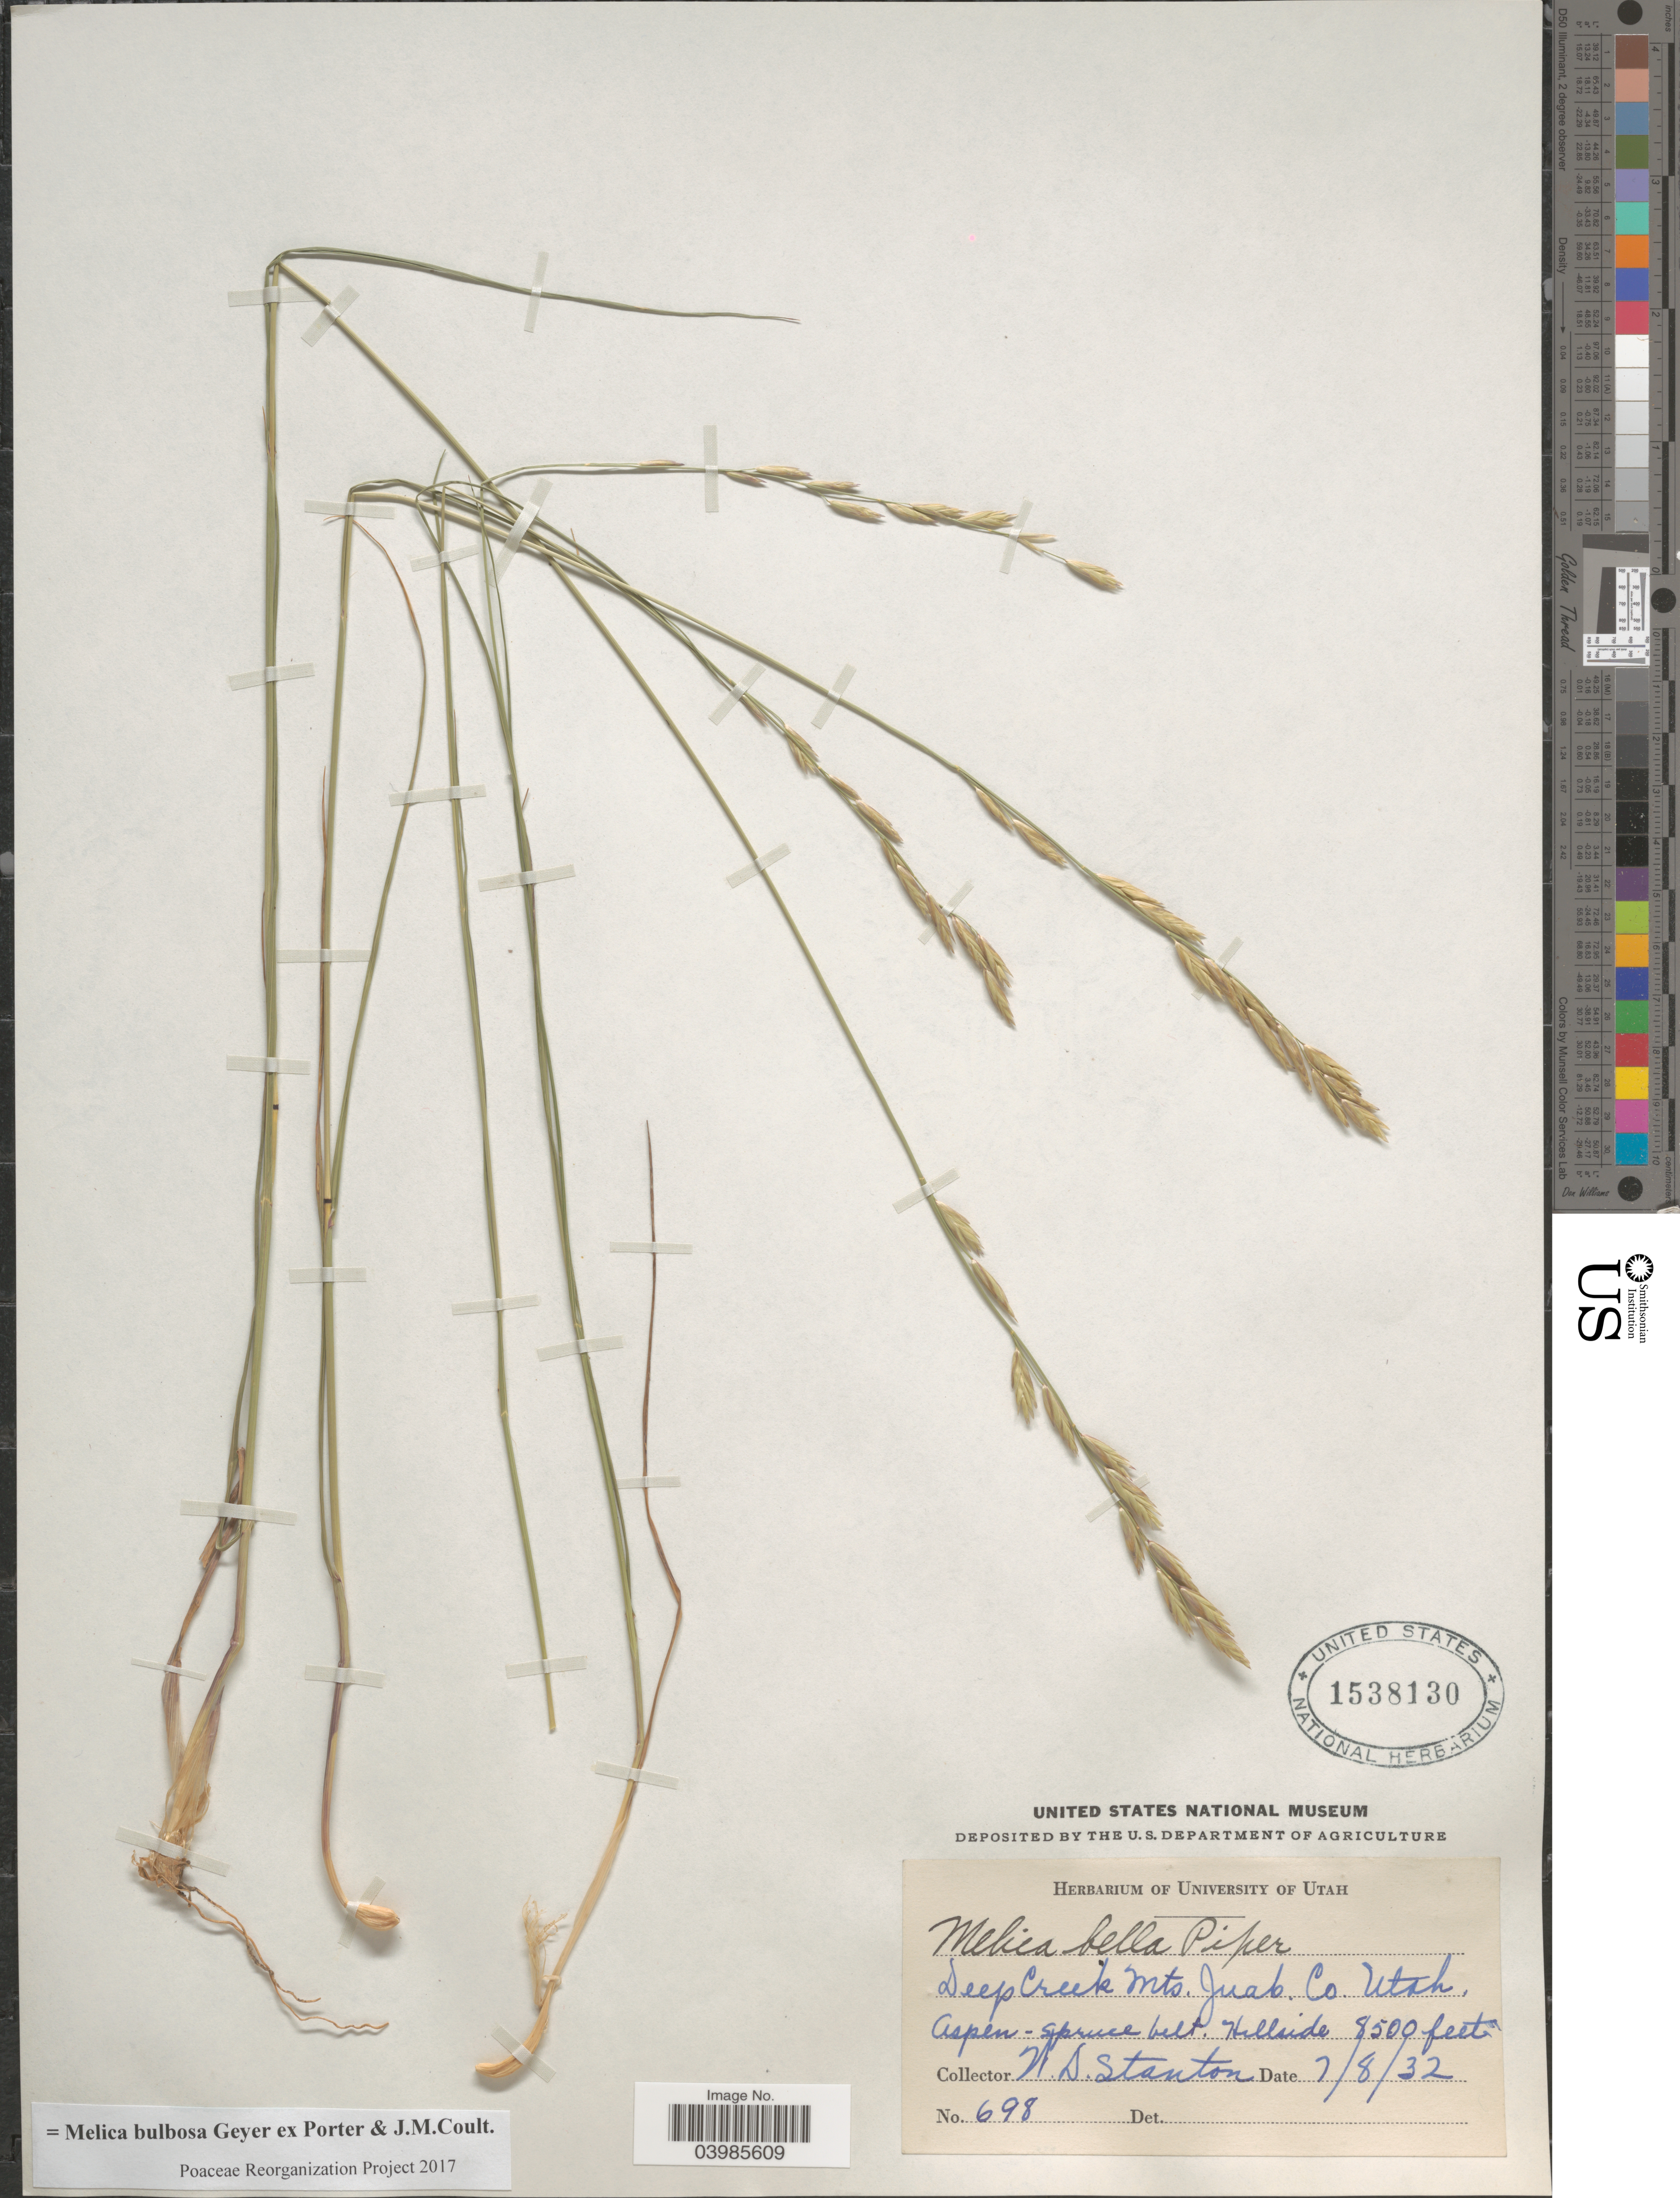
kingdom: Plantae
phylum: Tracheophyta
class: Liliopsida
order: Poales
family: Poaceae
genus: Melica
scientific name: Melica bulbosa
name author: Geyer ex Porter & J.M. Coult.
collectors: W. Stanton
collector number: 698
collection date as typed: Transcribed d/m/y: 8/7/32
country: United States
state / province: Utah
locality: Deep Creek Mts. Juab Co.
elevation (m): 2591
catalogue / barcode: US 1538130